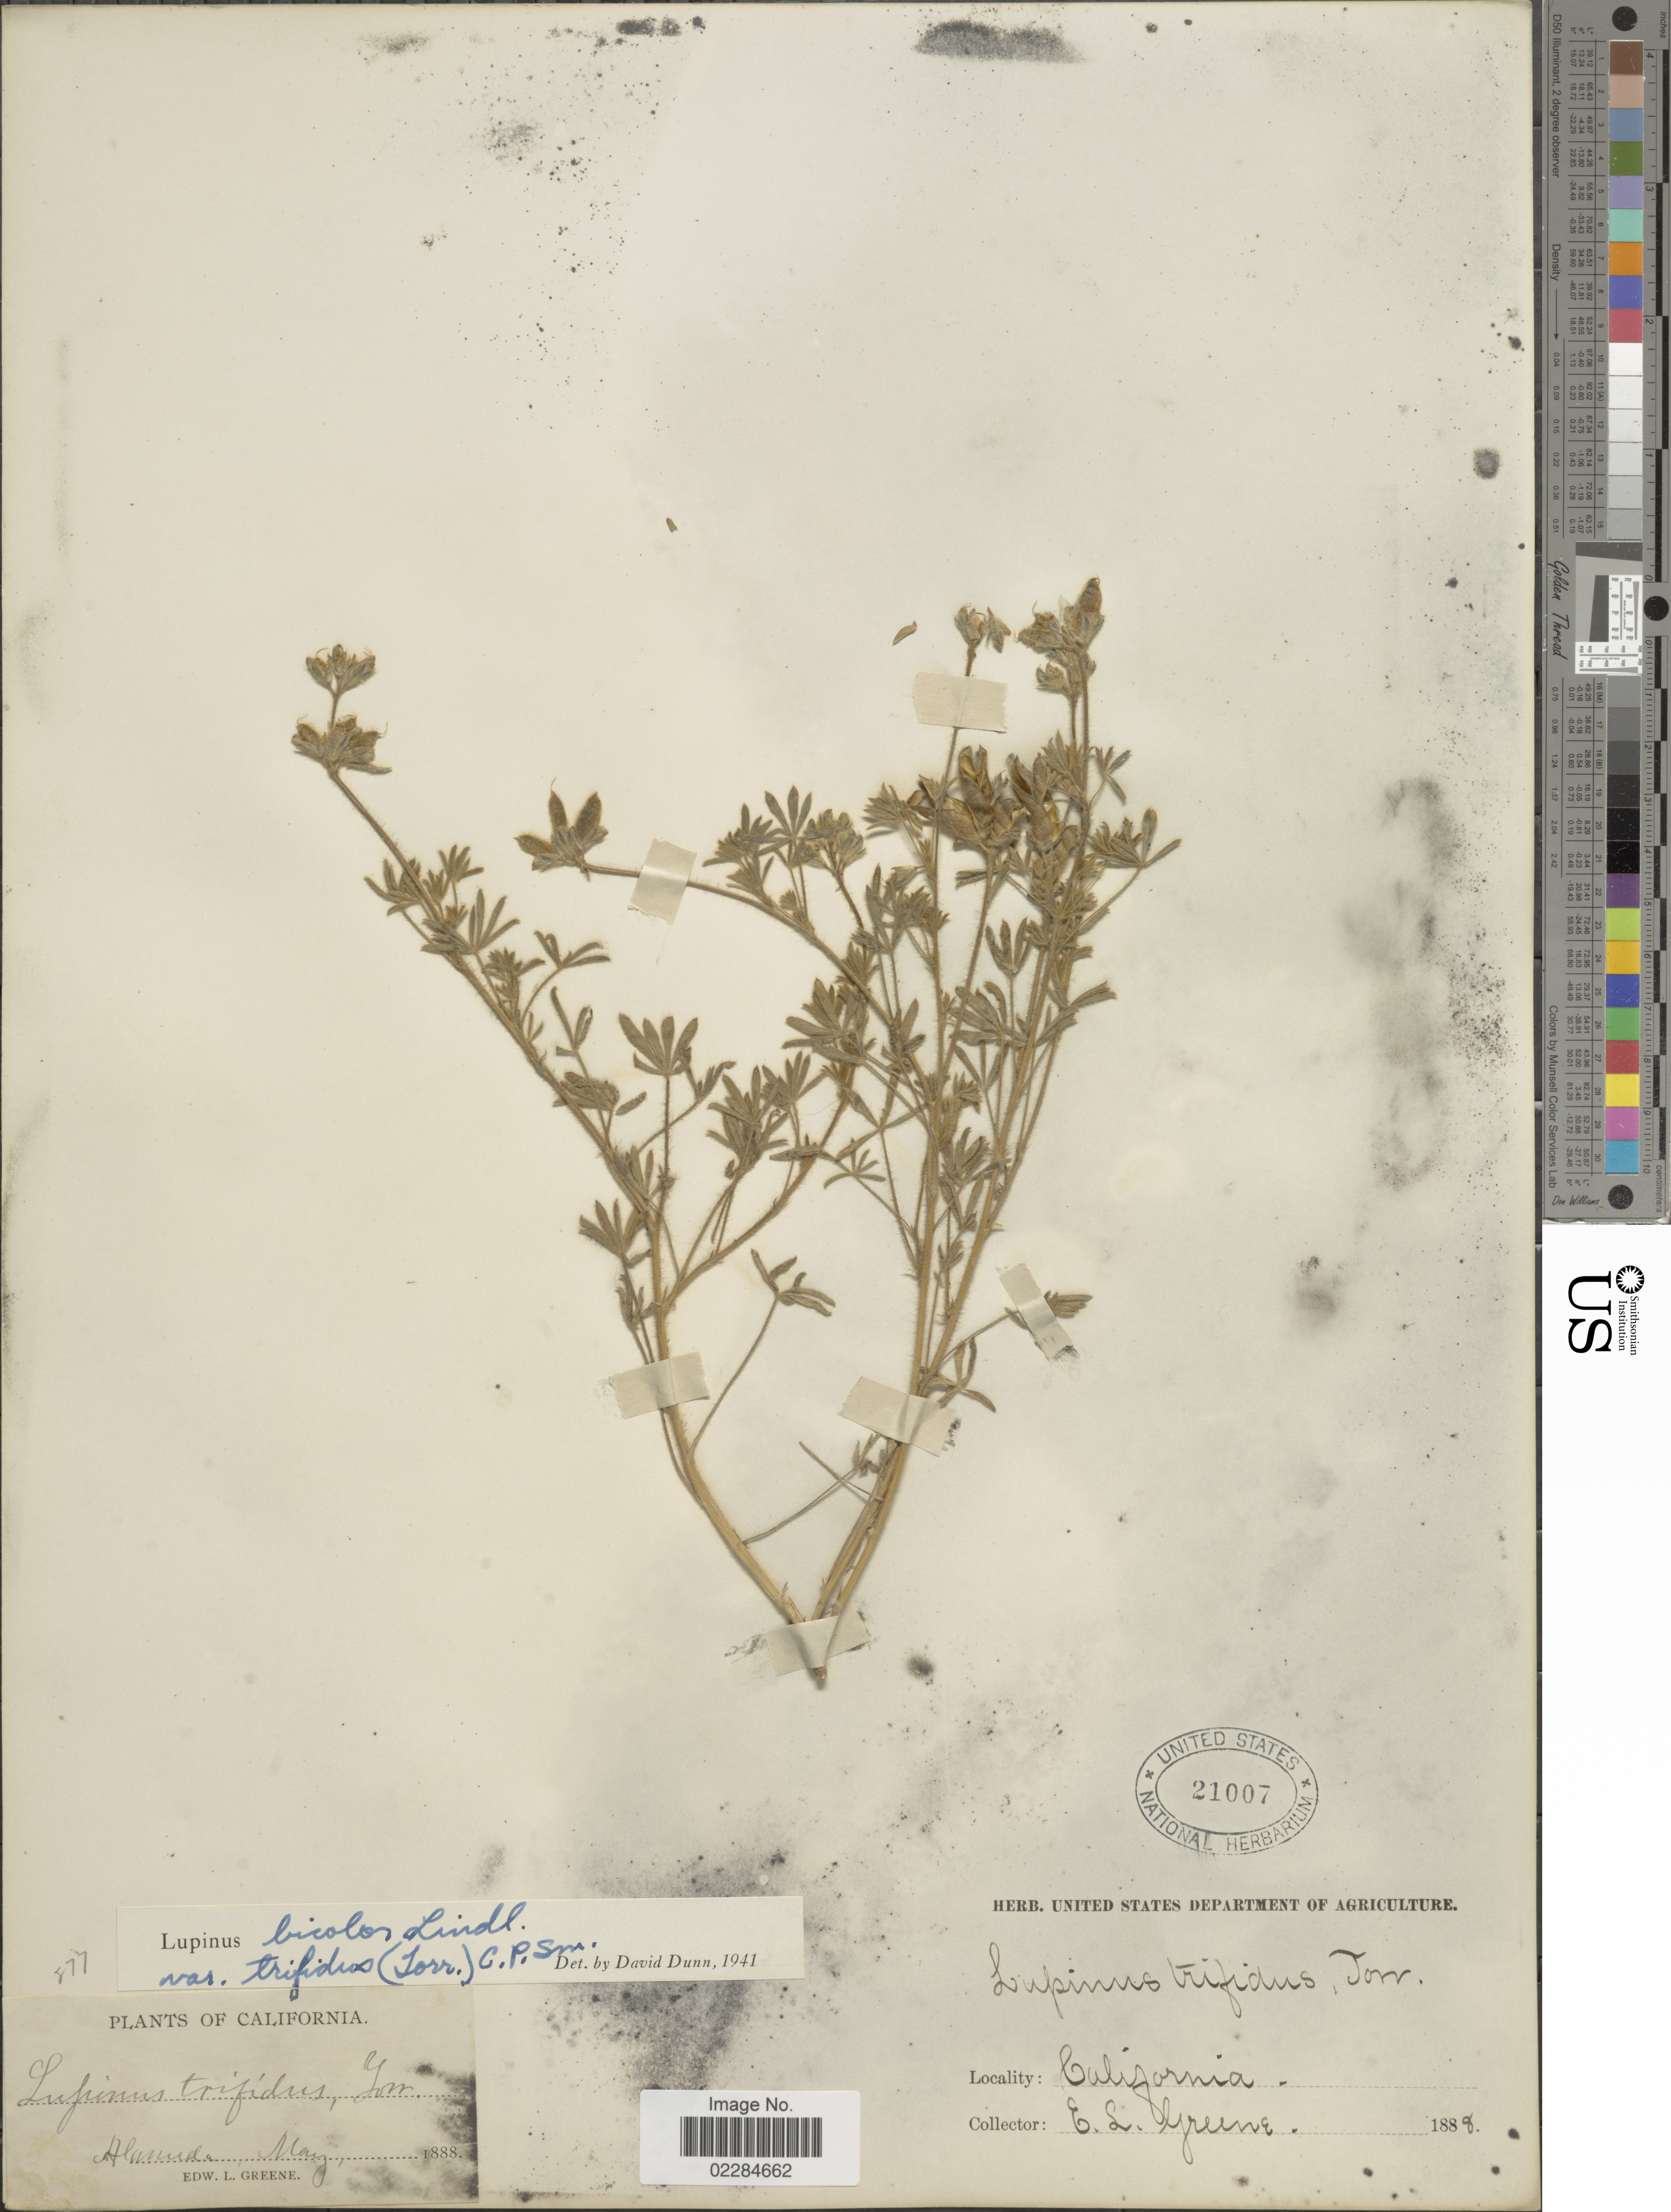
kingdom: Plantae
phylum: Tracheophyta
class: Magnoliopsida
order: Fabales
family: Fabaceae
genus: Lupinus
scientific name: Lupinus bicolor var. trifidus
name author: (S. Watson) C.P. Sm.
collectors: E. L. Greene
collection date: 1888-05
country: United States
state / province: California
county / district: Alameda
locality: Alameda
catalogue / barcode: US 21007